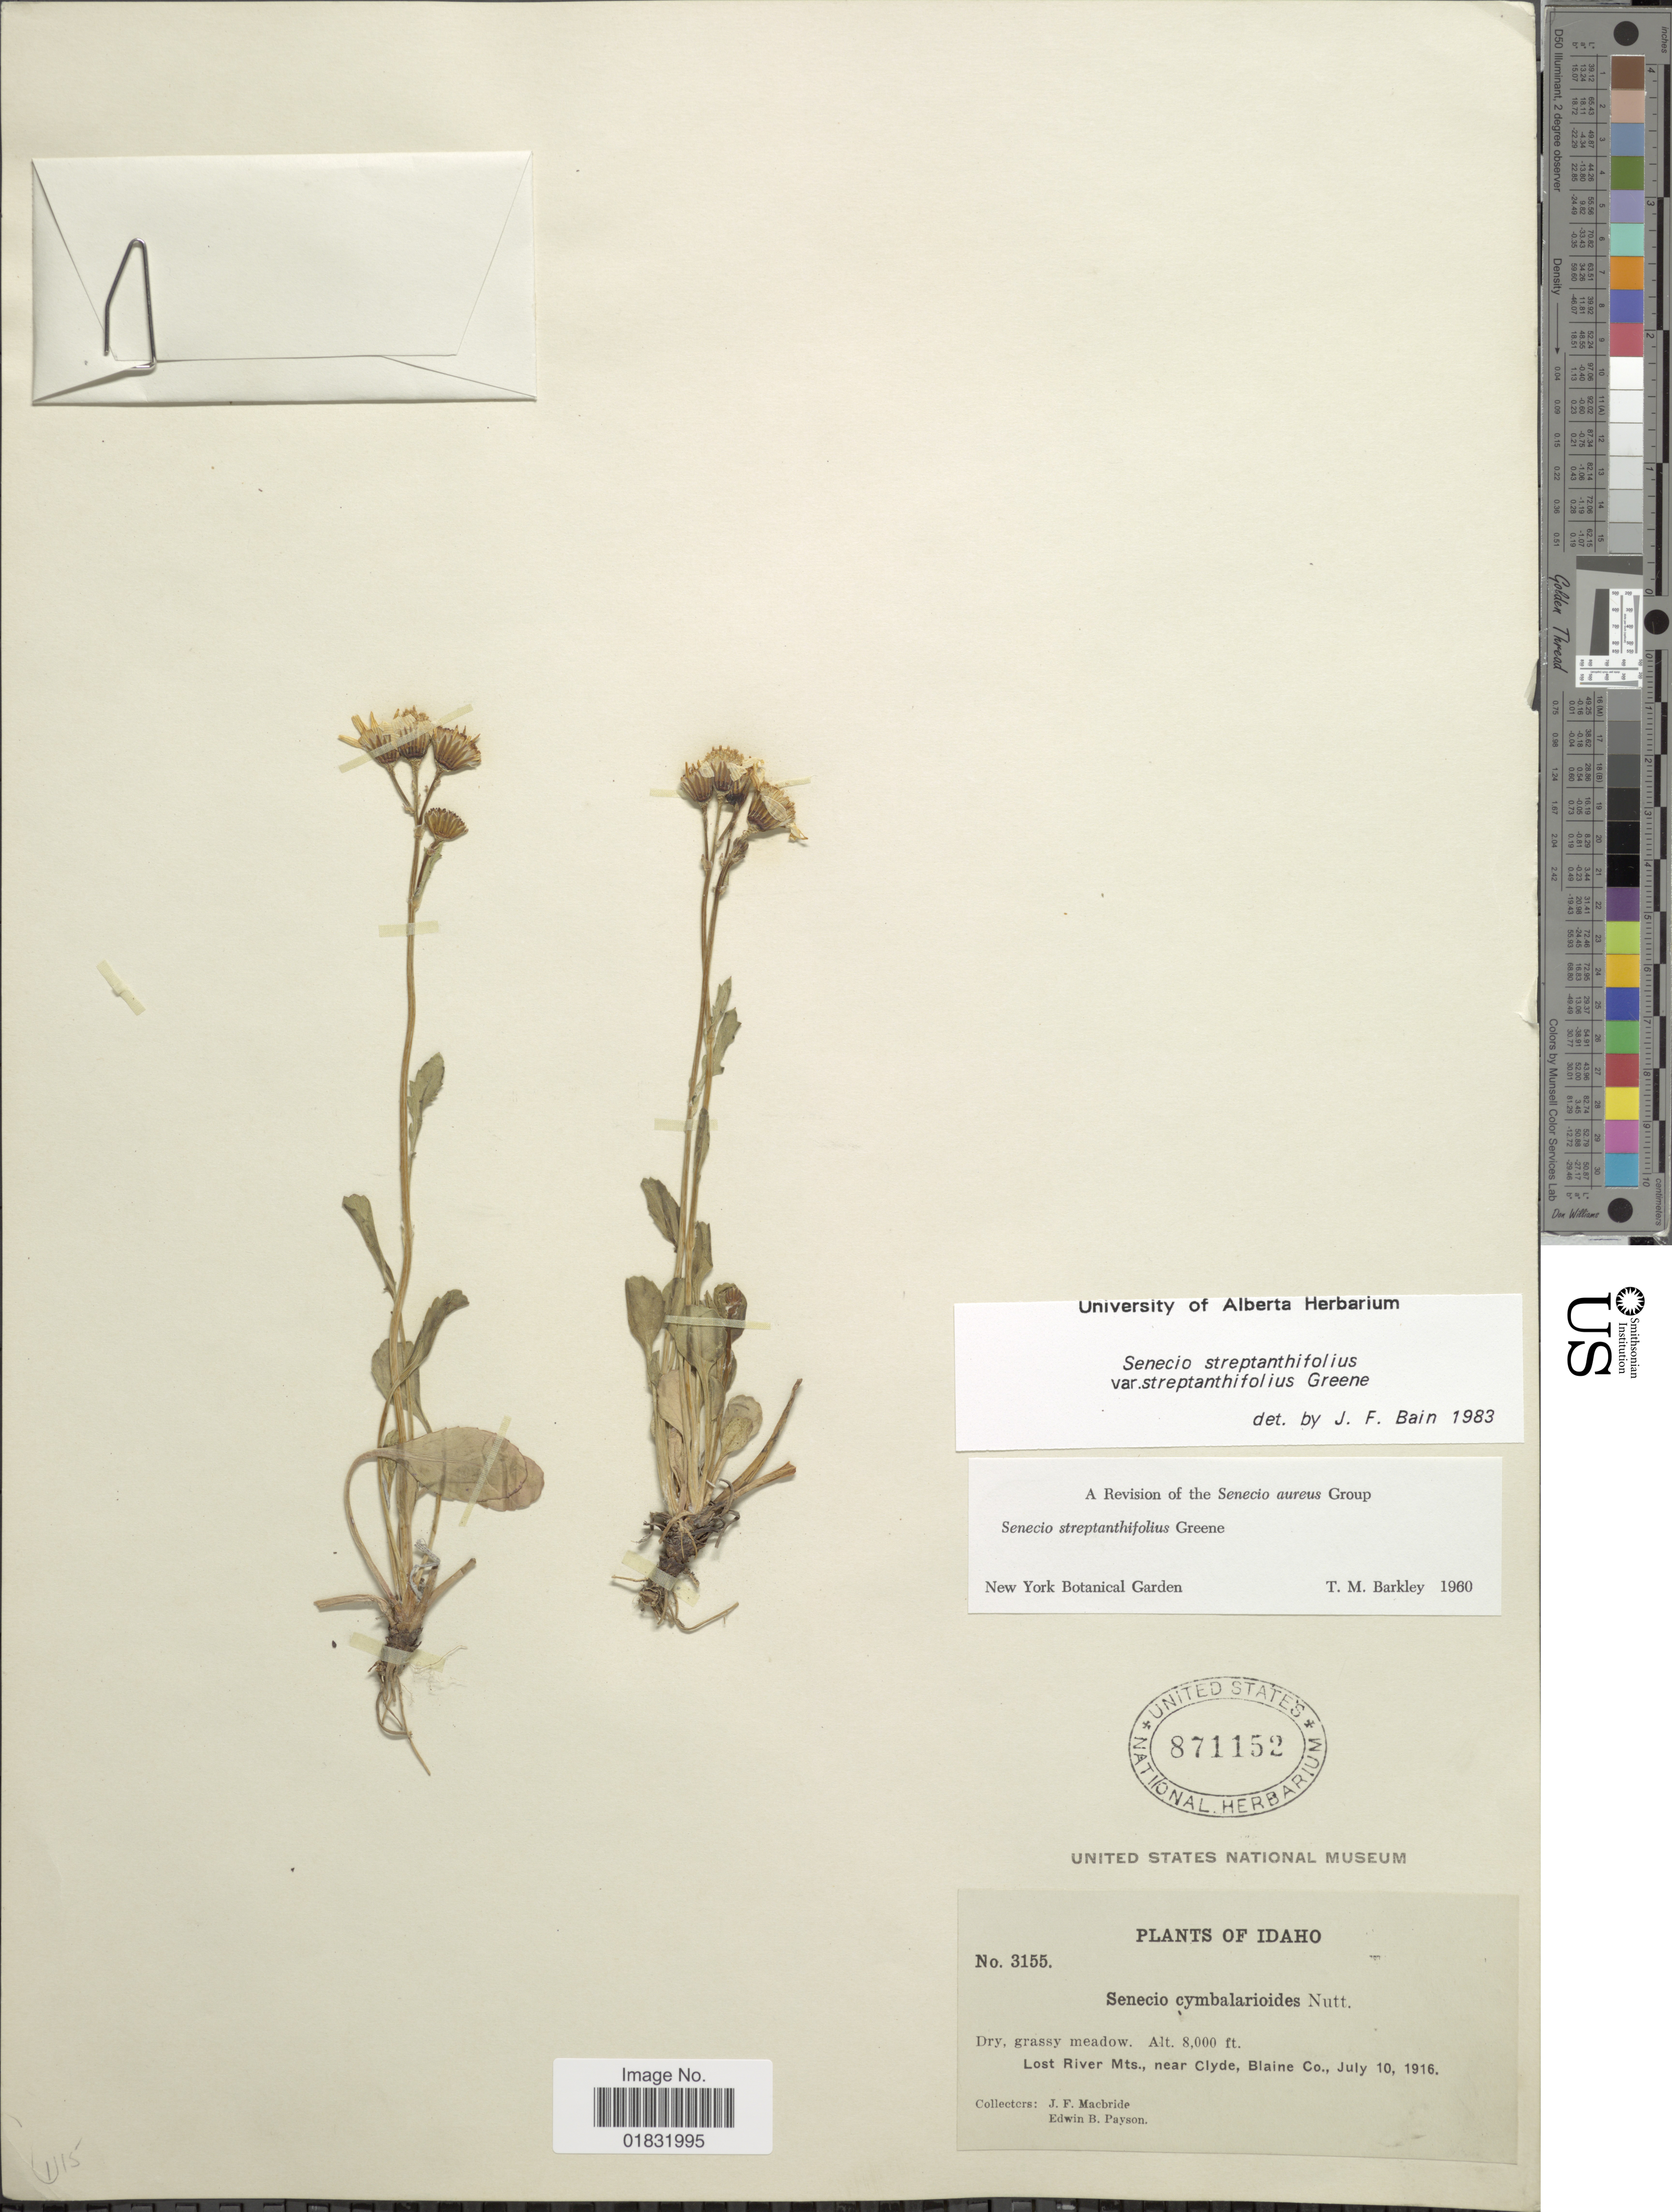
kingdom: Plantae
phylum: Tracheophyta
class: Magnoliopsida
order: Asterales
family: Asteraceae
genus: Packera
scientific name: Packera streptanthifolia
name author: (Greene) W.A. Weber & Á. Löve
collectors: J. F. Macbride & E. B. Payson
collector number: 3155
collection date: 1916-07-10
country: United States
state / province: Idaho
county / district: Blaine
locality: Dry, grassy meadow. Lost River Mts., near Clyde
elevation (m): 2438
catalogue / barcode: US 871152